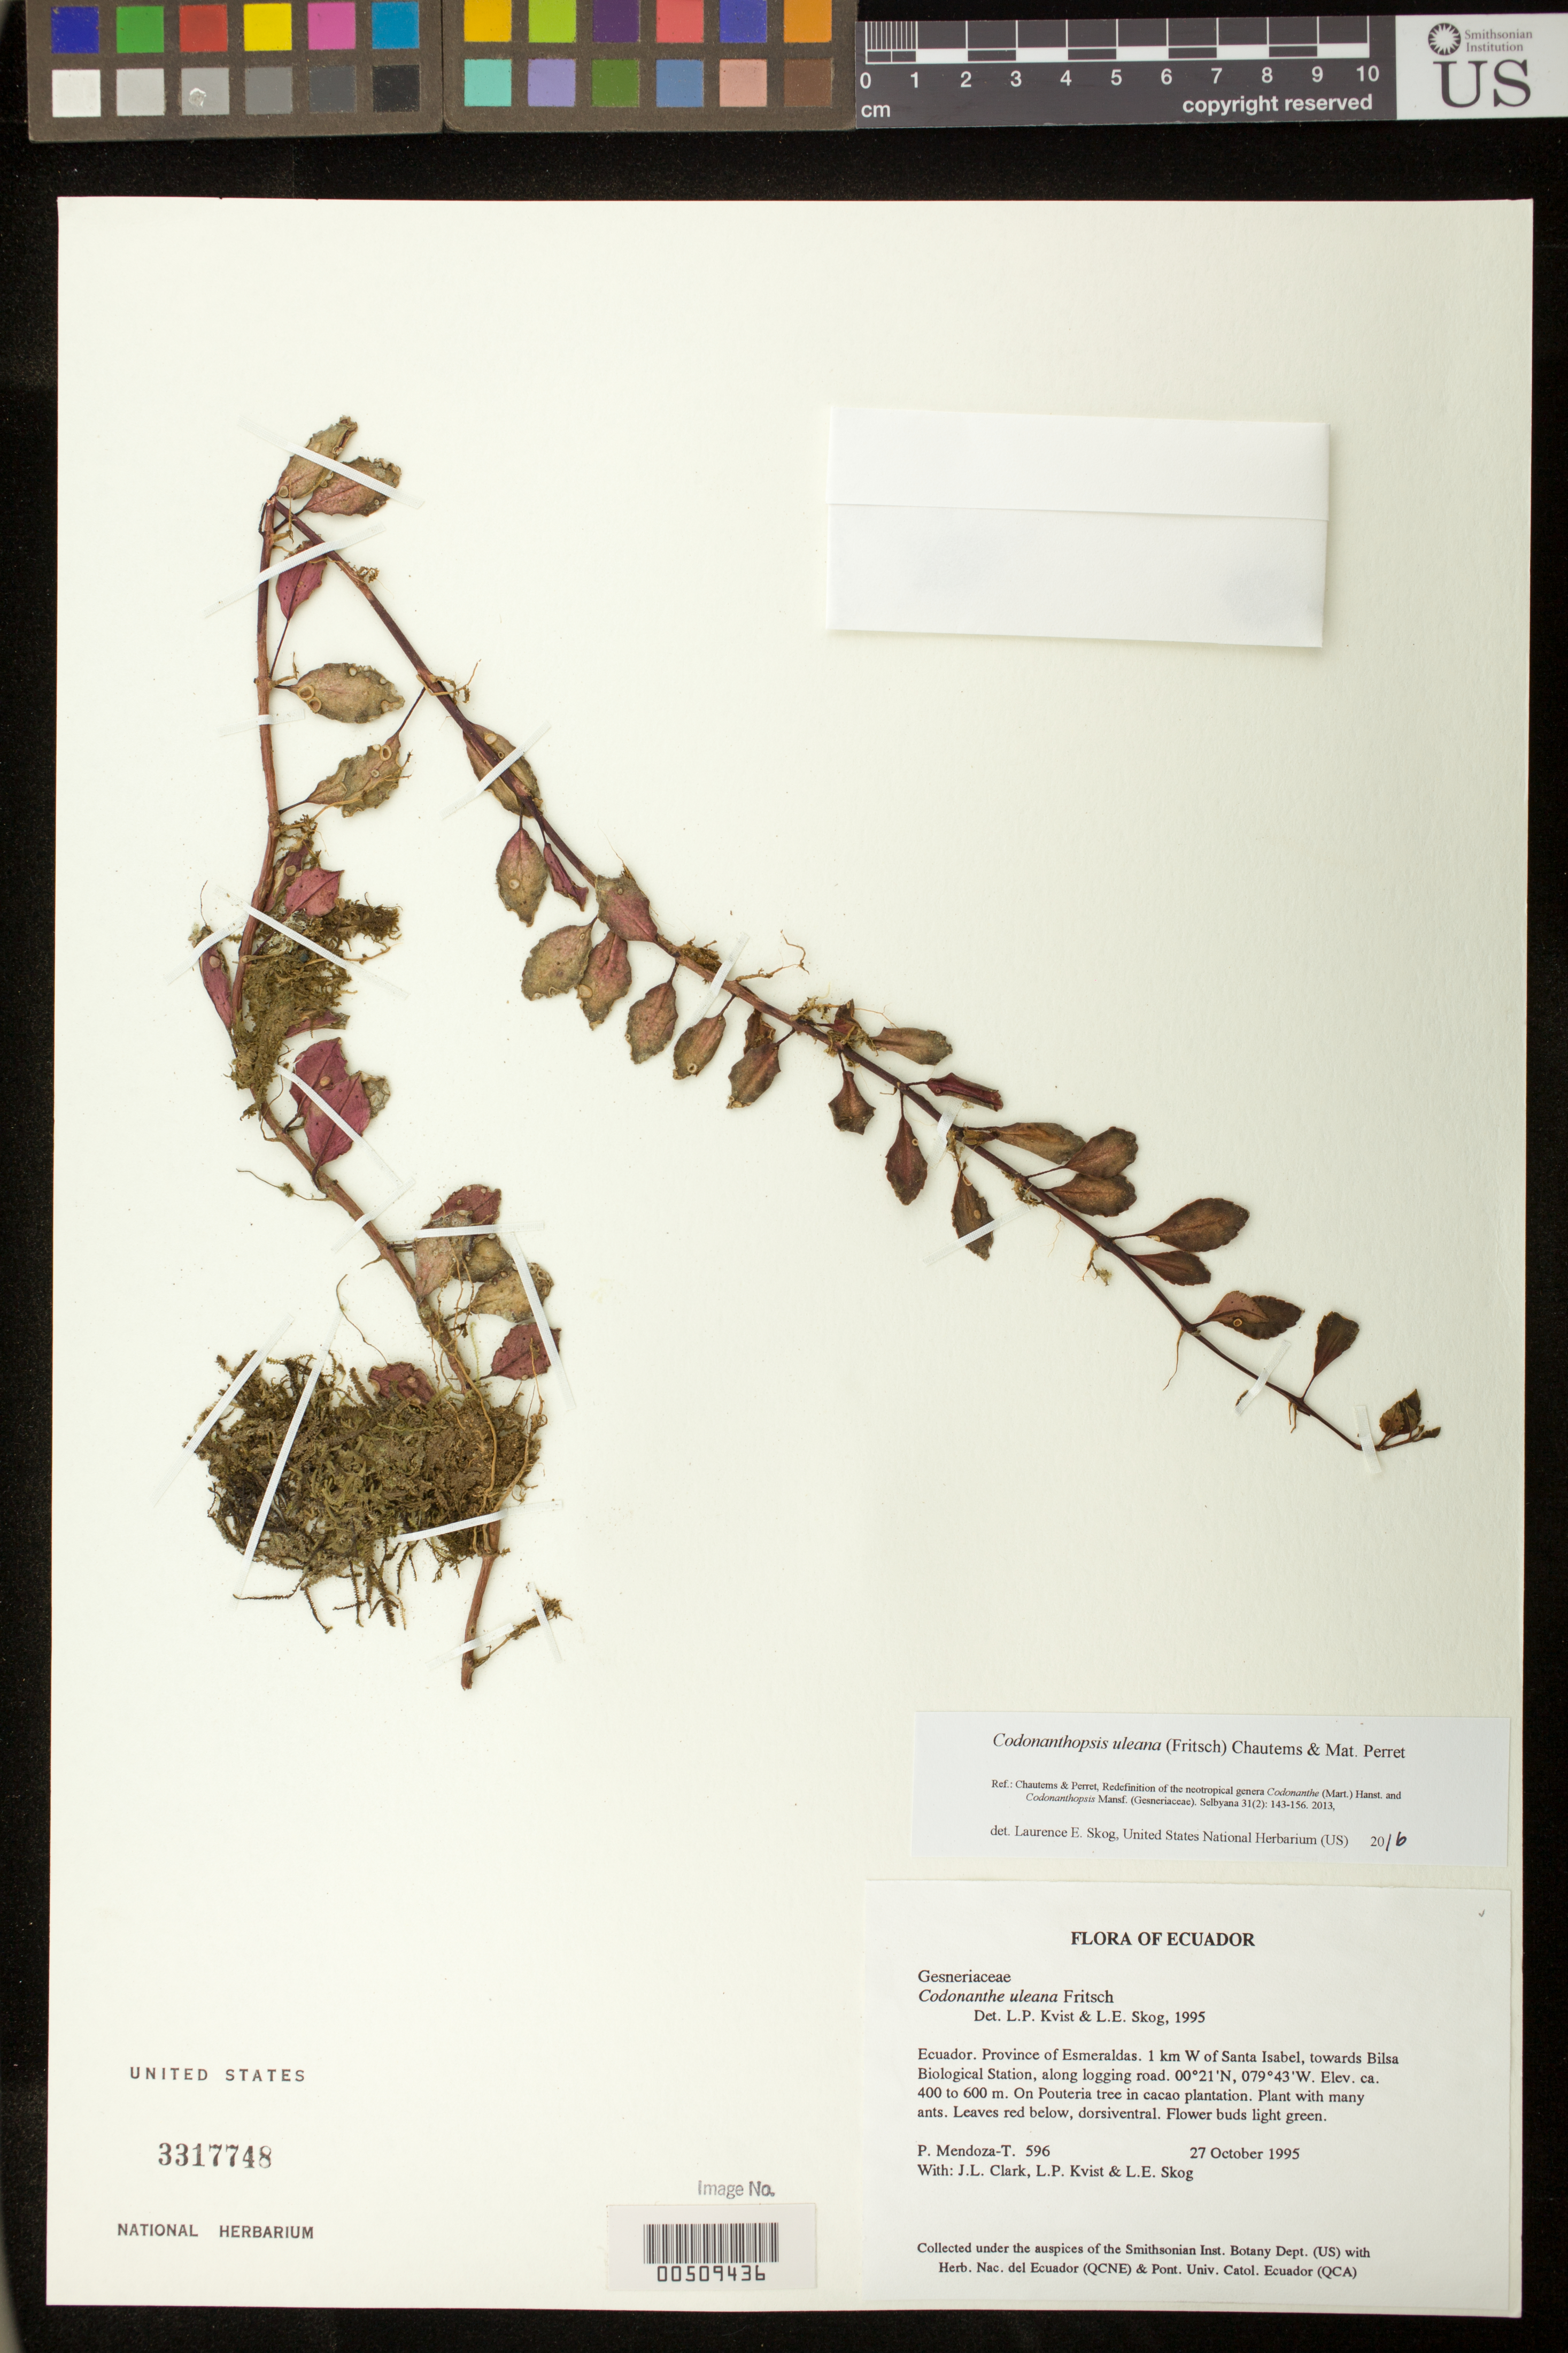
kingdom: Plantae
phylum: Tracheophyta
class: Magnoliopsida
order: Lamiales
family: Gesneriaceae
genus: Codonanthopsis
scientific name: Codonanthopsis uleana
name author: (Fritsch) Chautems & Mat.Perret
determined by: Skog, Laurence E.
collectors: P. Mendoza-T., J. L. Clark, L. P. Kvist & L. E. Skog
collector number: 596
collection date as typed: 27 Oct 1995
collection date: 1995-10-27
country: Ecuador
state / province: Esmeraldas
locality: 1 km W of Santa Isabel, towards Bilsa Biological Station, along logging road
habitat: On Pouteria tree in cacao plantation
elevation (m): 400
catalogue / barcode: US 3317748